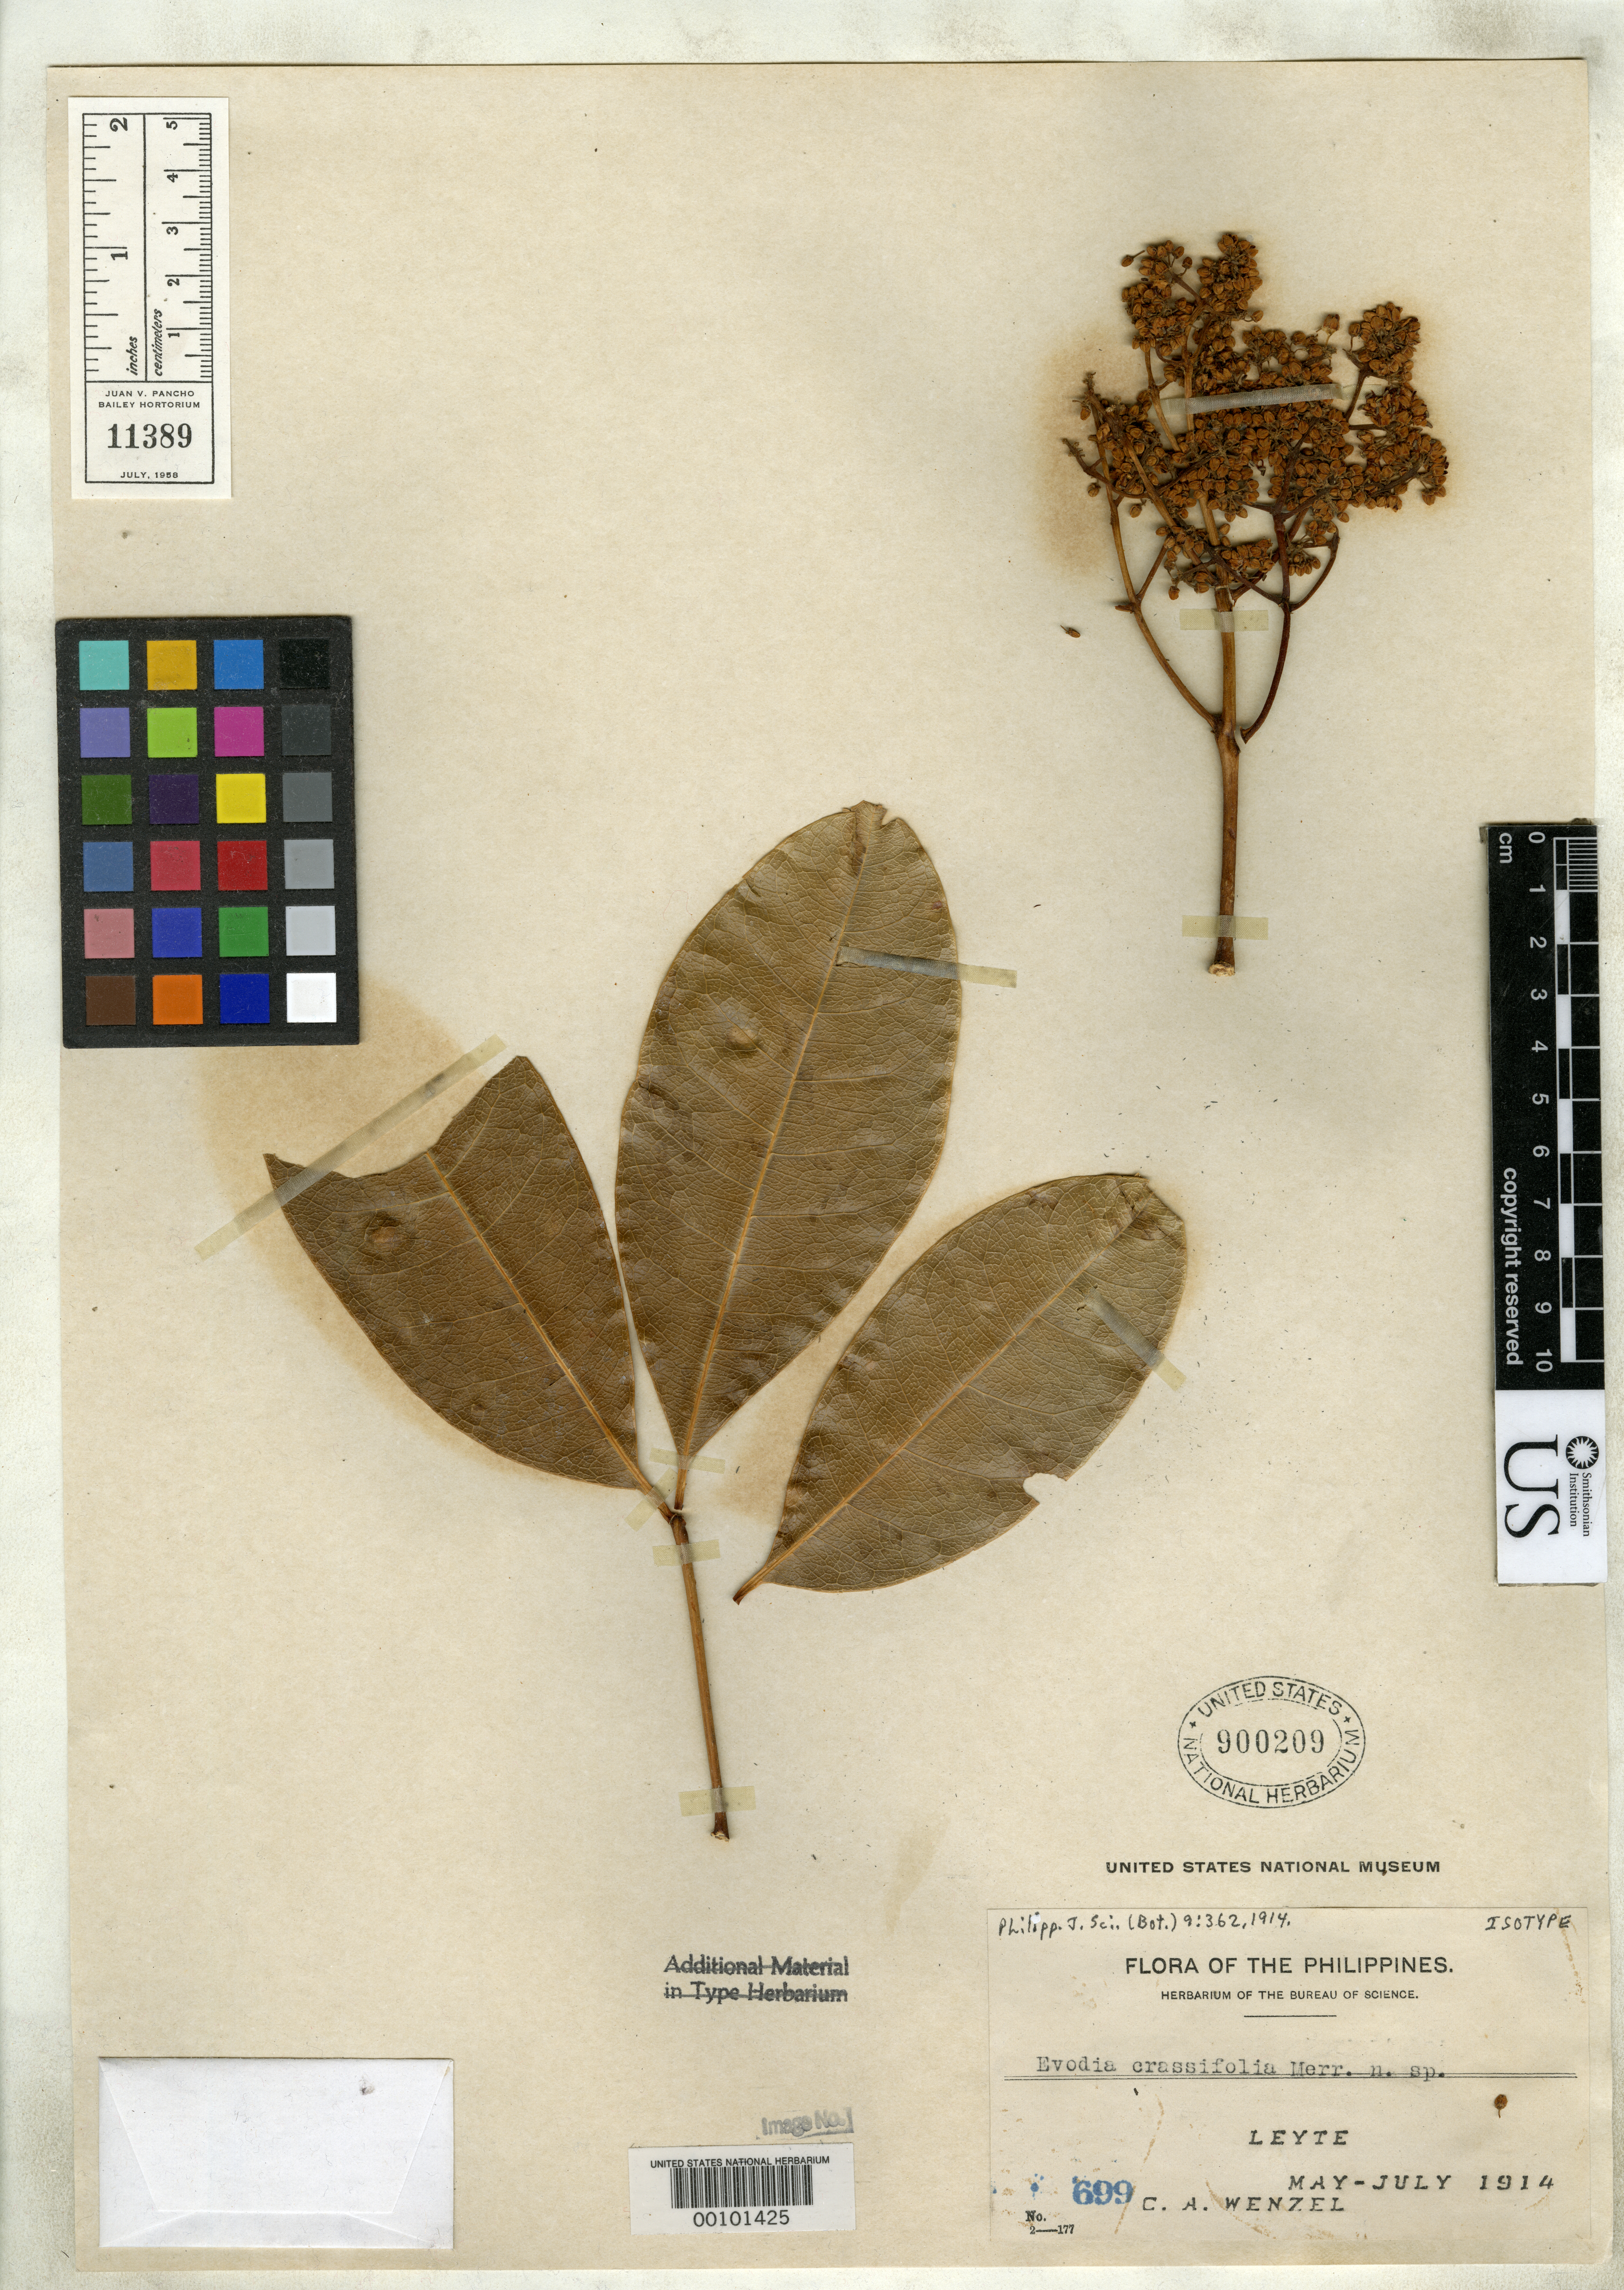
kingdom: Plantae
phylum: Tracheophyta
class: Magnoliopsida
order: Sapindales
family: Rutaceae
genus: Euodia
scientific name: Euodia crassifolia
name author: Merr.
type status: Possible Isotype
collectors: C. Wenzel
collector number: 699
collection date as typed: May 1914 to -- Jul 1914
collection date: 1914-05/1914-07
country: Philippines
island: Leyte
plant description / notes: Dubiously type material; protologue specifies collection date of April 1914; this sheet, May-July 1914.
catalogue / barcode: US 900209